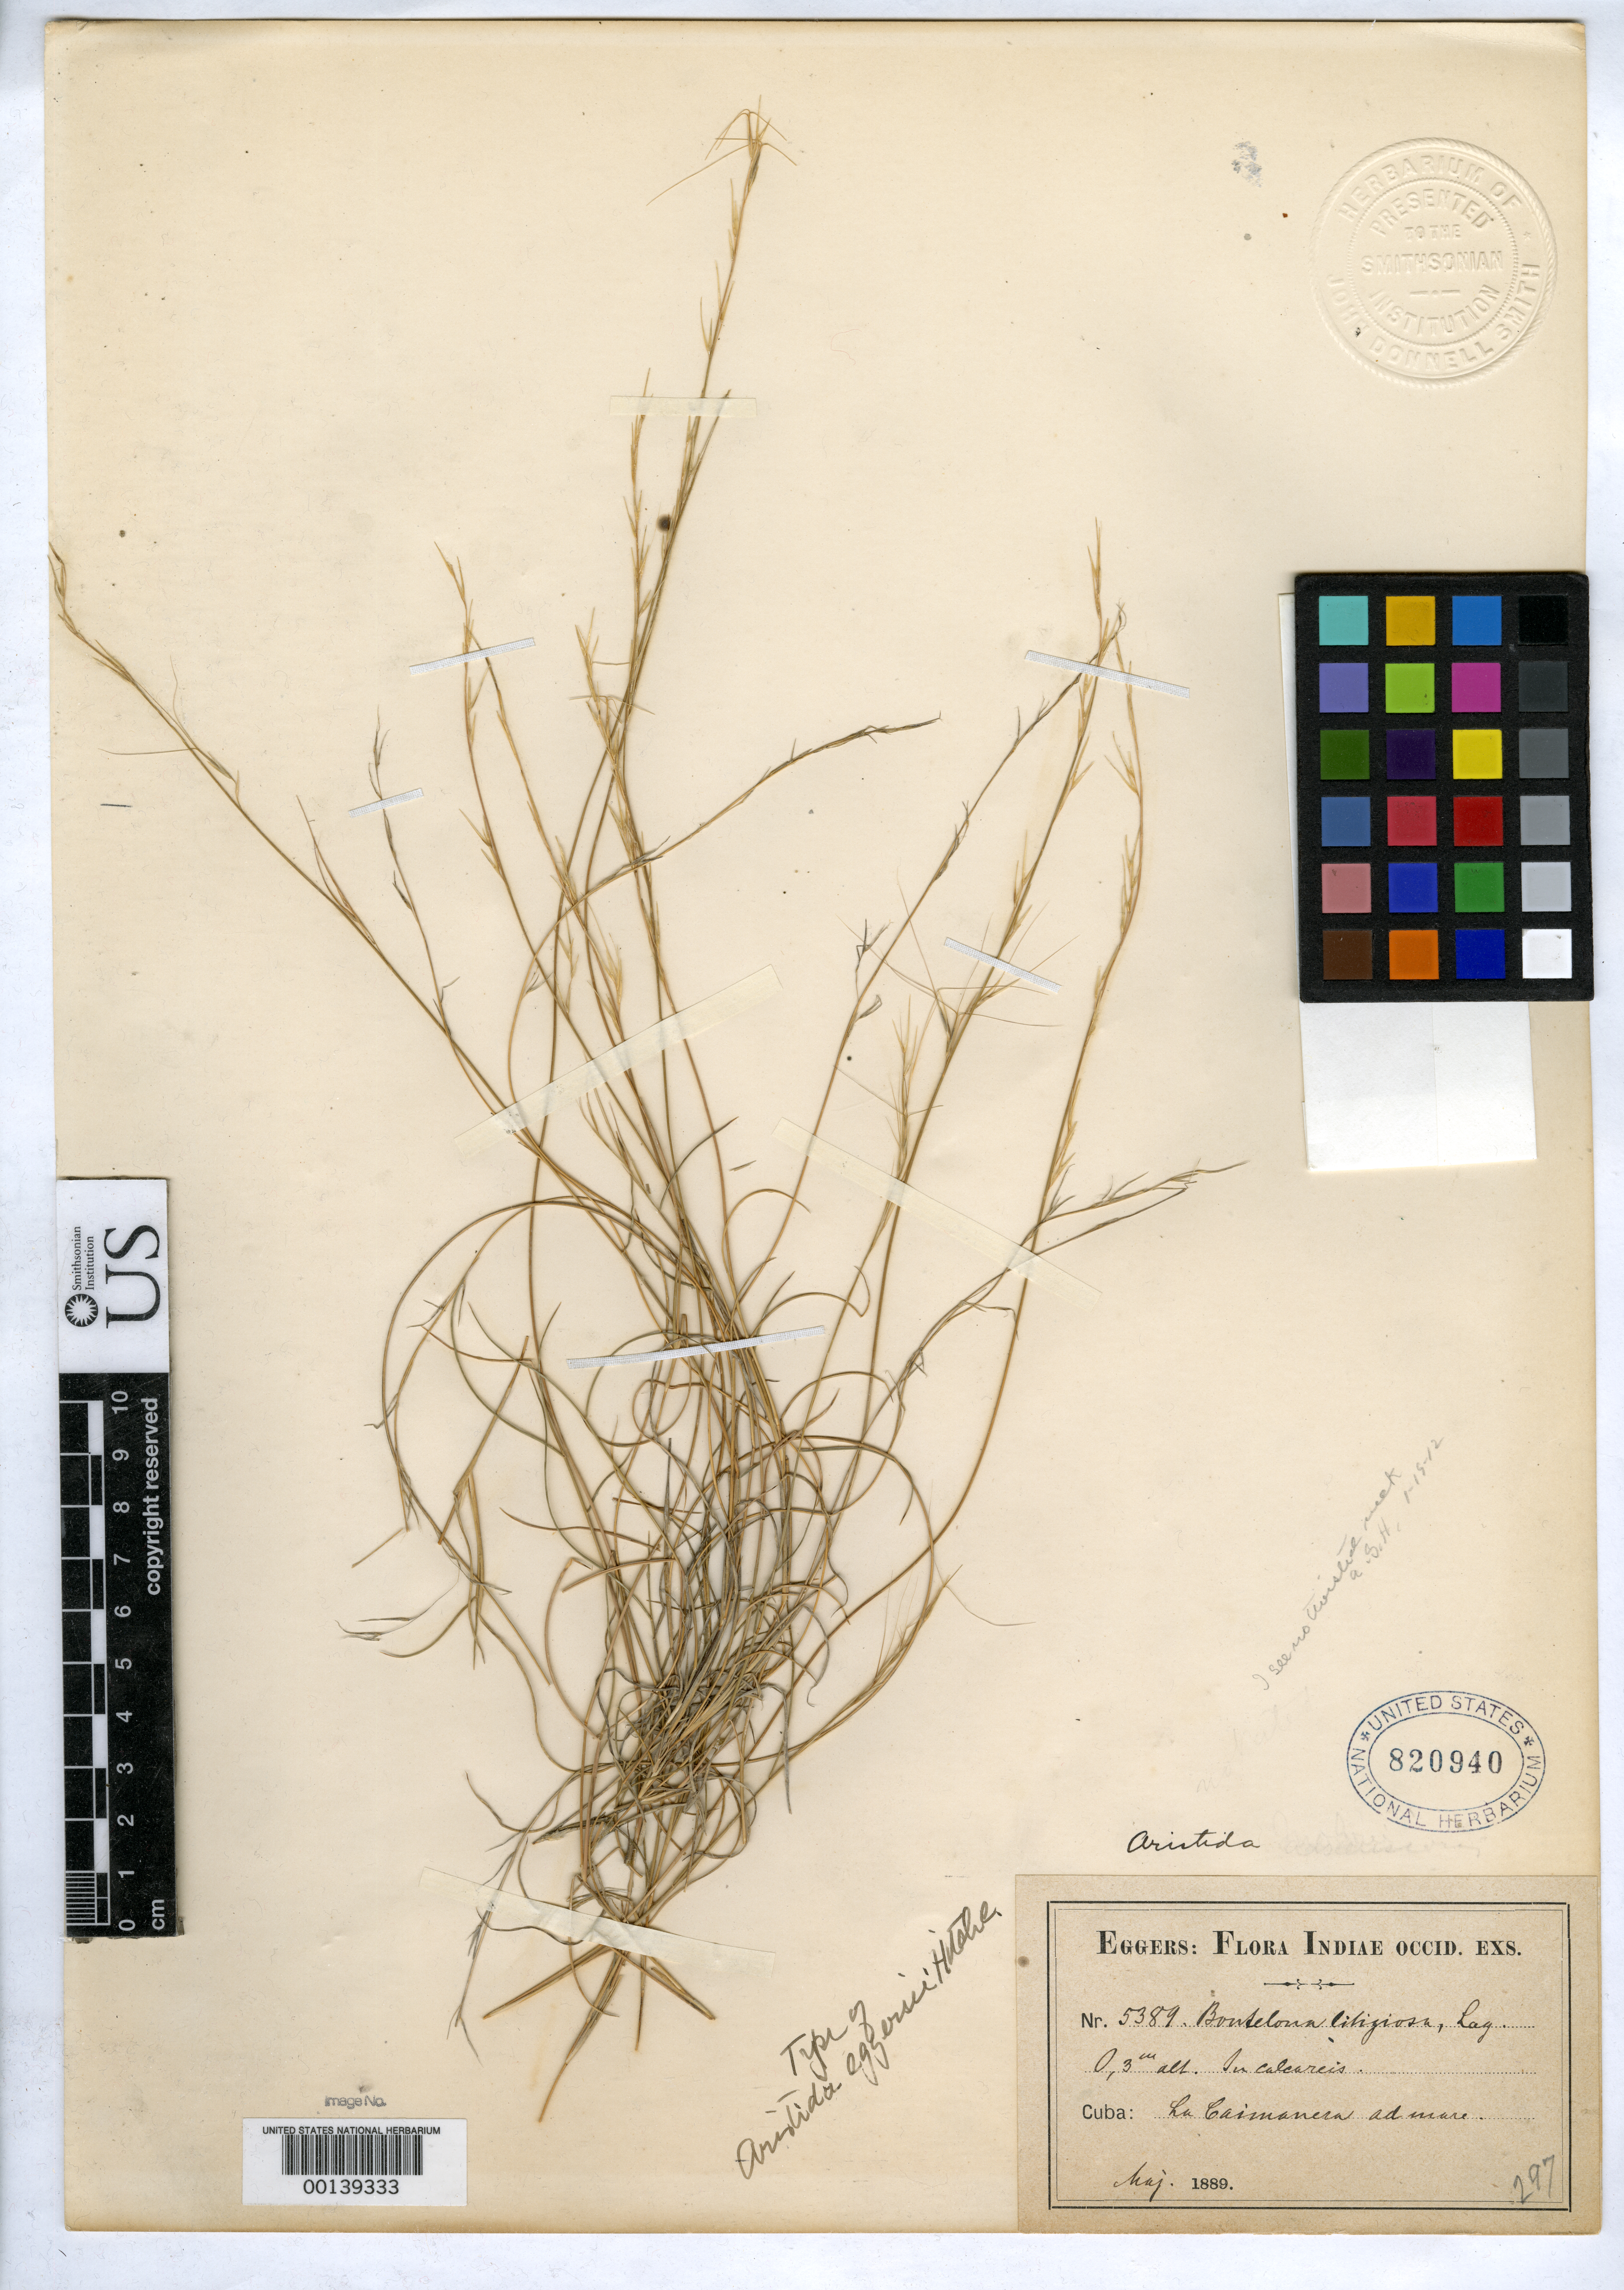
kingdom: Plantae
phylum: Tracheophyta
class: Liliopsida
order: Poales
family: Poaceae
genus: Aristida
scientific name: Aristida eggersii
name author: Hitchc.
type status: Holotype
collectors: H. F. A. von Eggers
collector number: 5389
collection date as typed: May 1889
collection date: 1889-05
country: Cuba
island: Greater Antilles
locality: La Caimanera, near the sea.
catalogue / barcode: US 820940